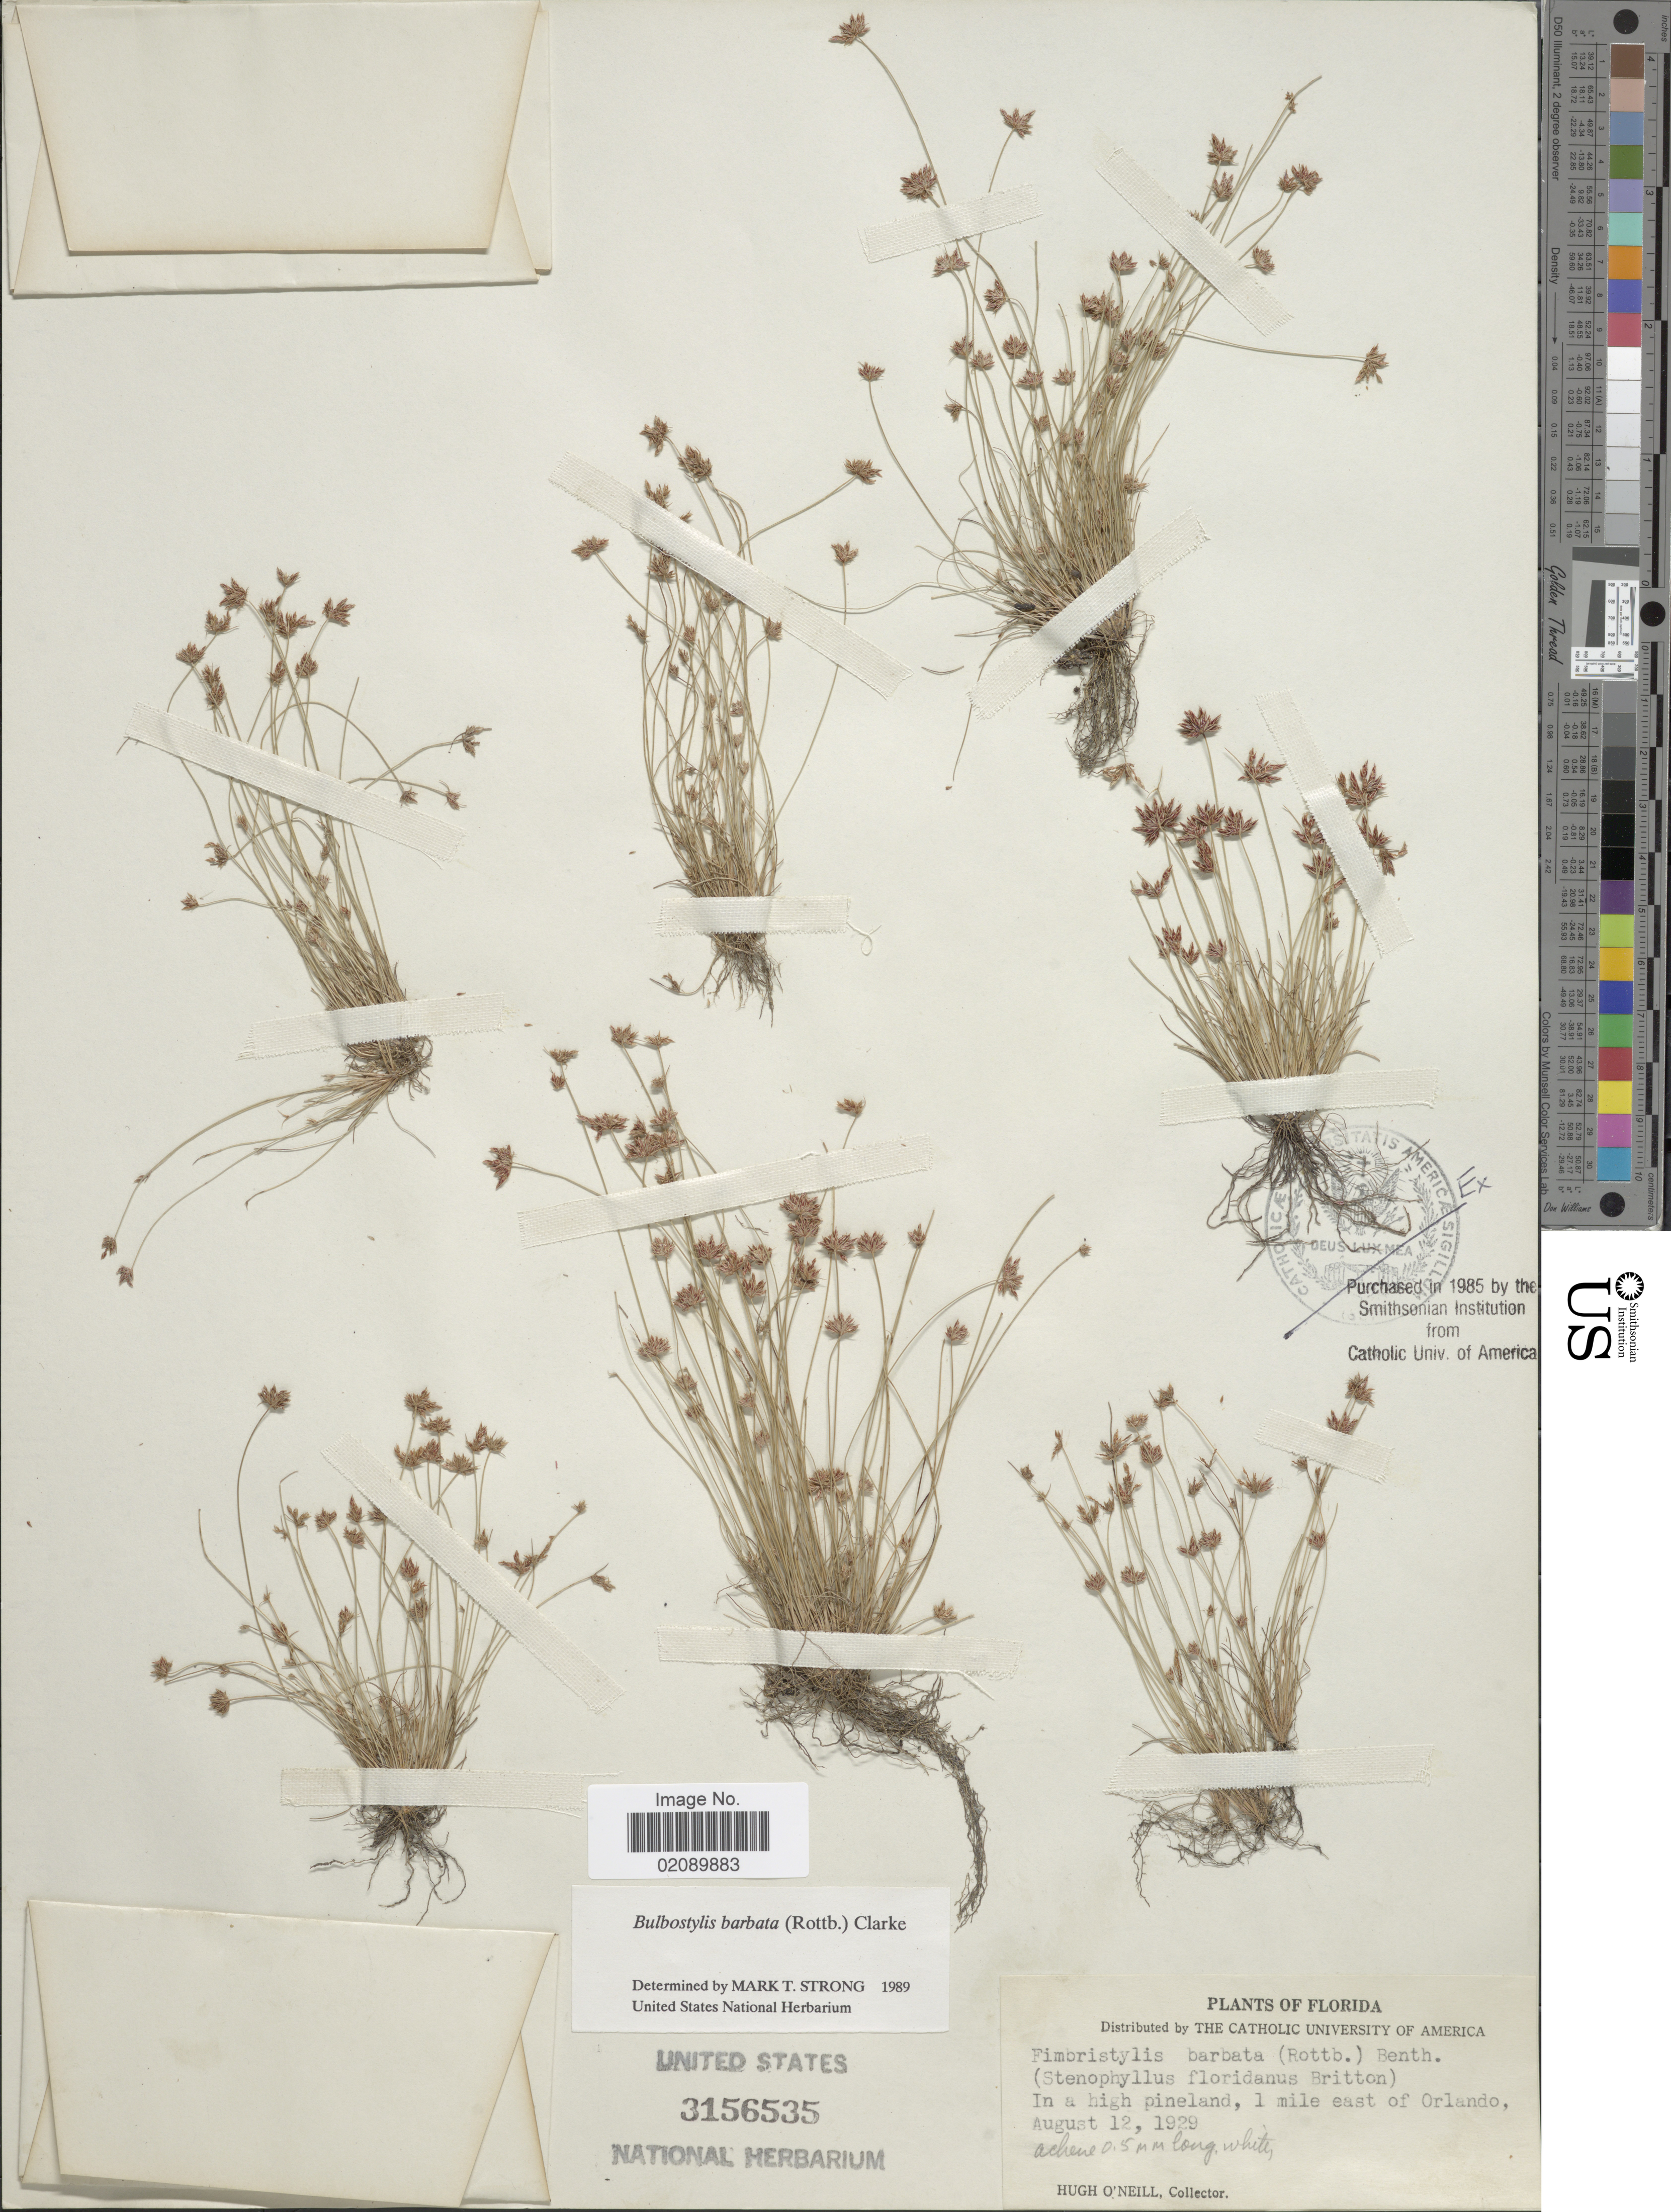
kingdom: Plantae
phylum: Tracheophyta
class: Liliopsida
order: Poales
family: Cyperaceae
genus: Bulbostylis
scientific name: Bulbostylis barbata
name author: (Rottb.) C.B. Clarke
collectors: H. O'Neill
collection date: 1929-08-12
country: United States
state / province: Florida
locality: In a high pineland, 1 mile east of Orlando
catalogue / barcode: US 3156535